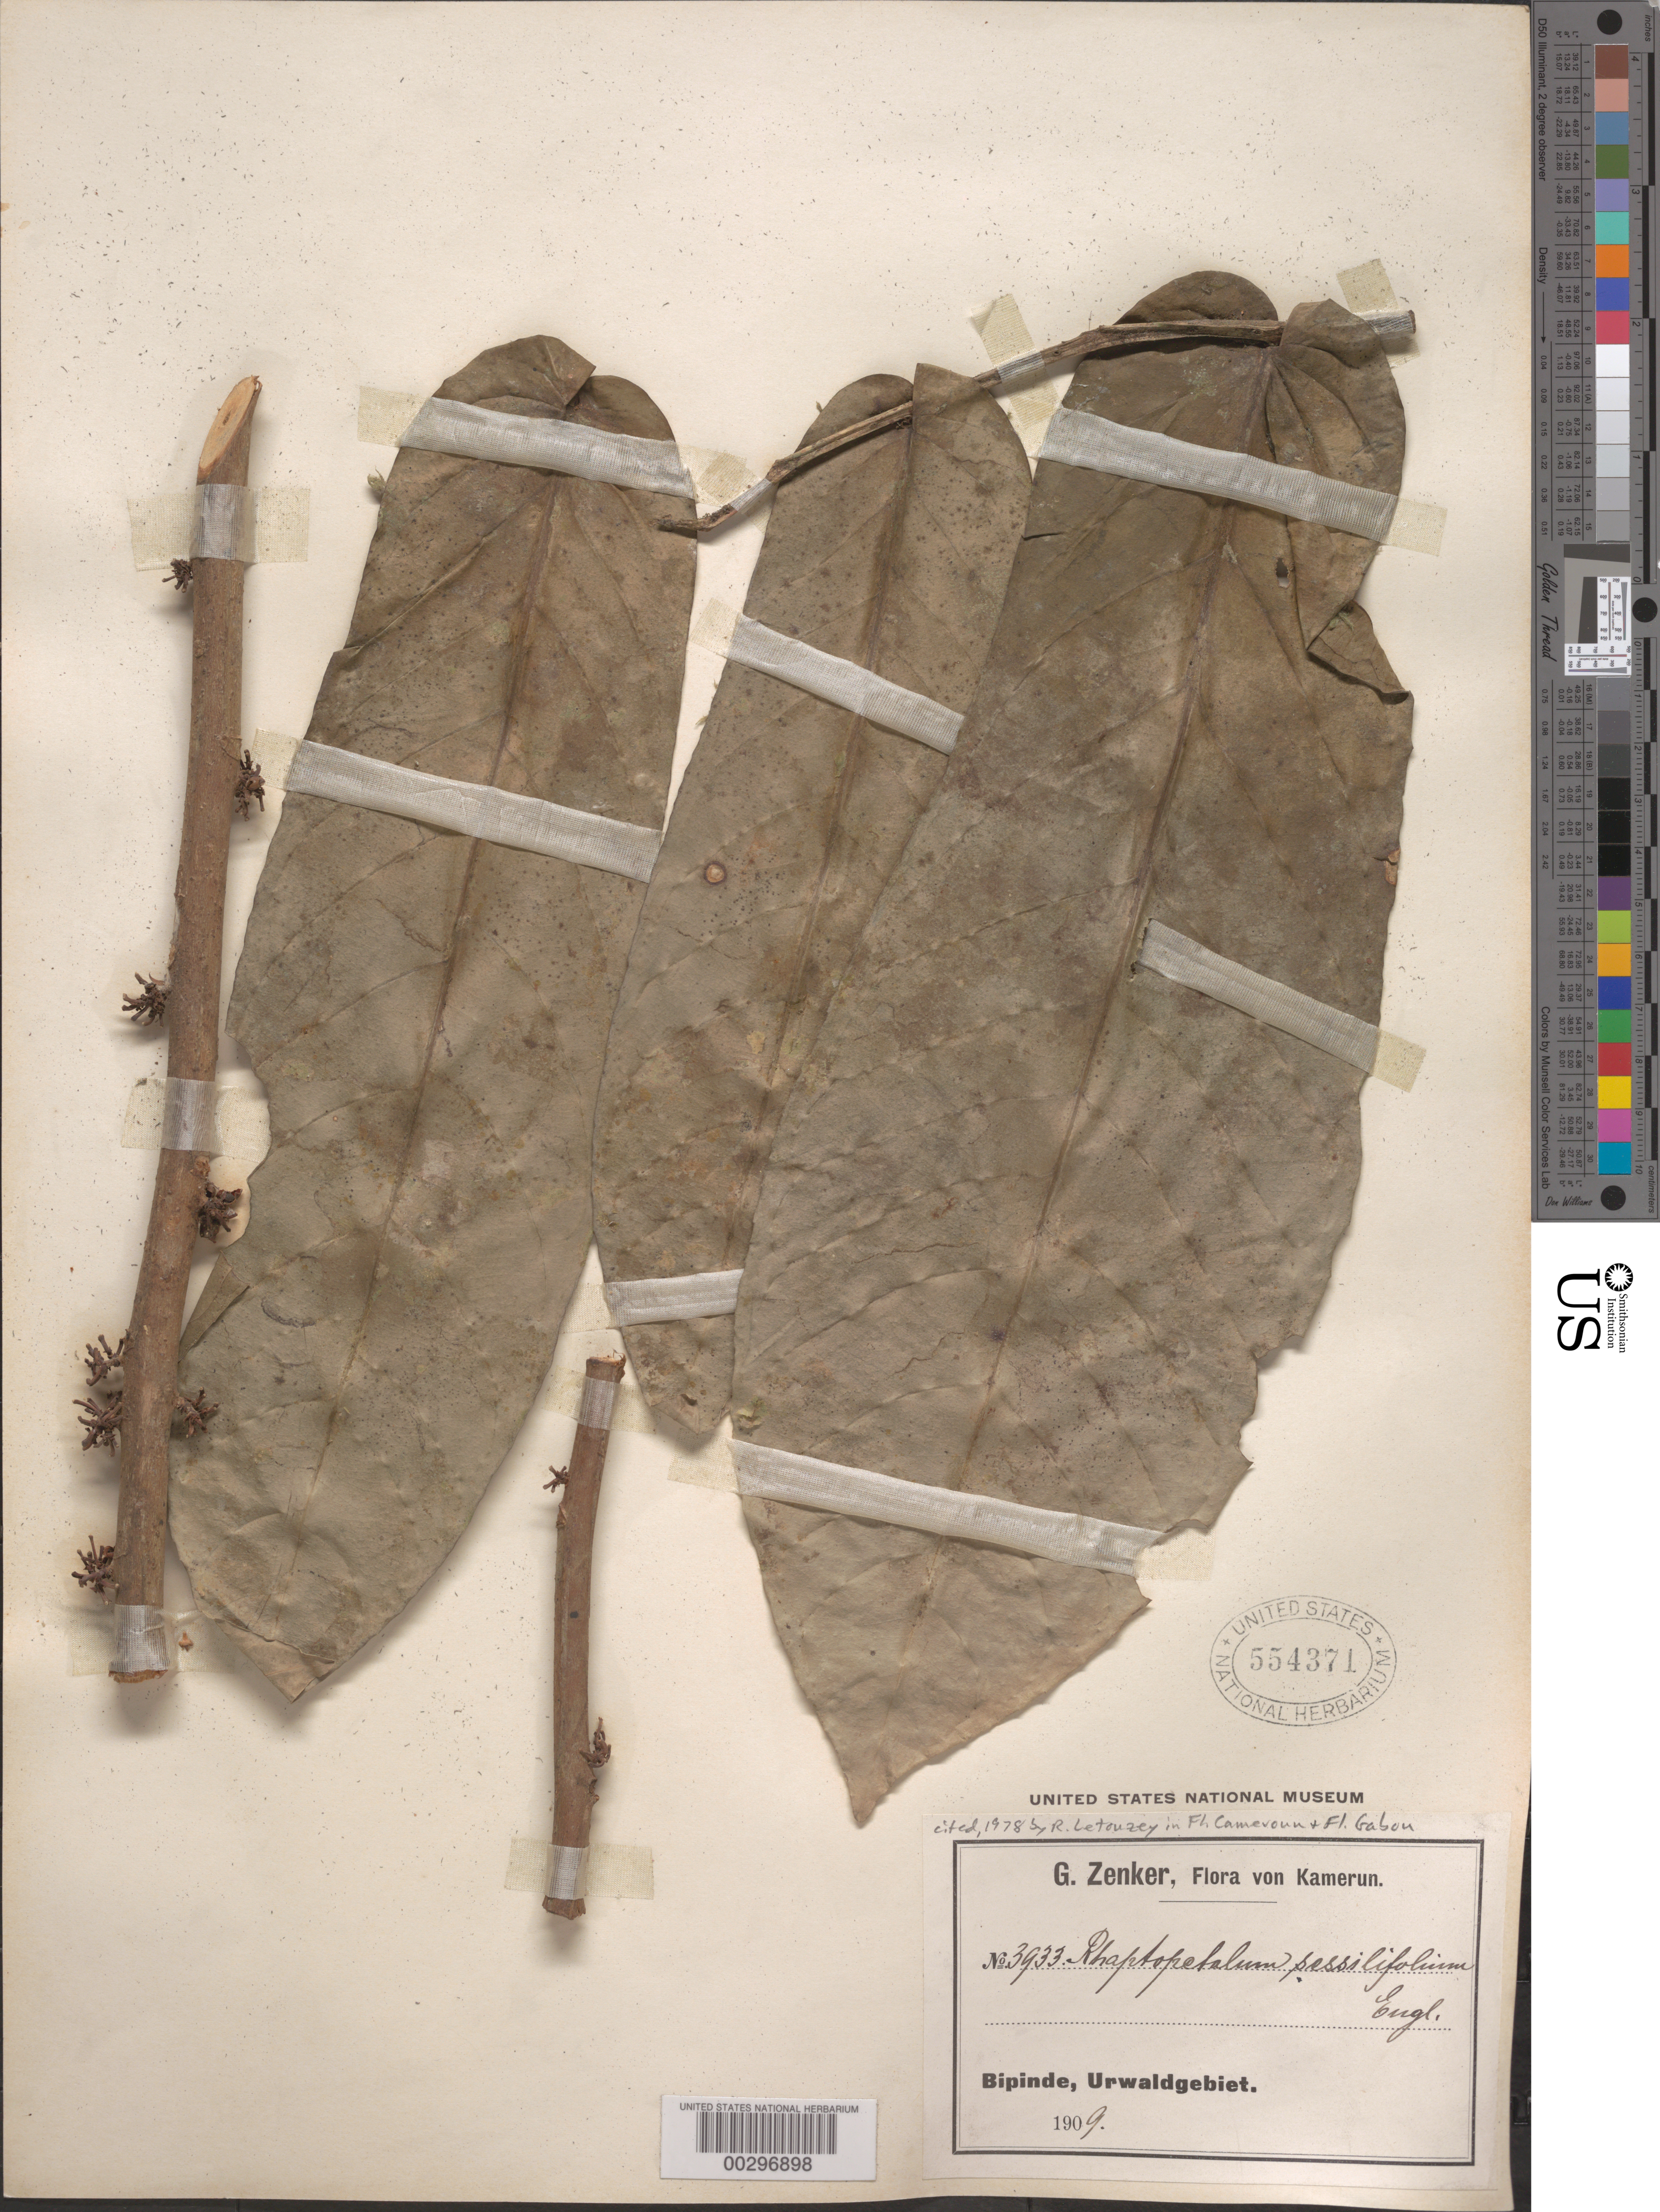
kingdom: Plantae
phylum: Tracheophyta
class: Magnoliopsida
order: Ericales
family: Lecythidaceae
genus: Rhaptopetalum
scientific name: Rhaptopetalum sessilifolium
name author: Engl.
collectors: G. A. Zenker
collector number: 3933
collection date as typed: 1909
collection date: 1909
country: Cameroon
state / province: Sud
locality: Bipinde, urwaldgebiet [jungle area]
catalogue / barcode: US 554371